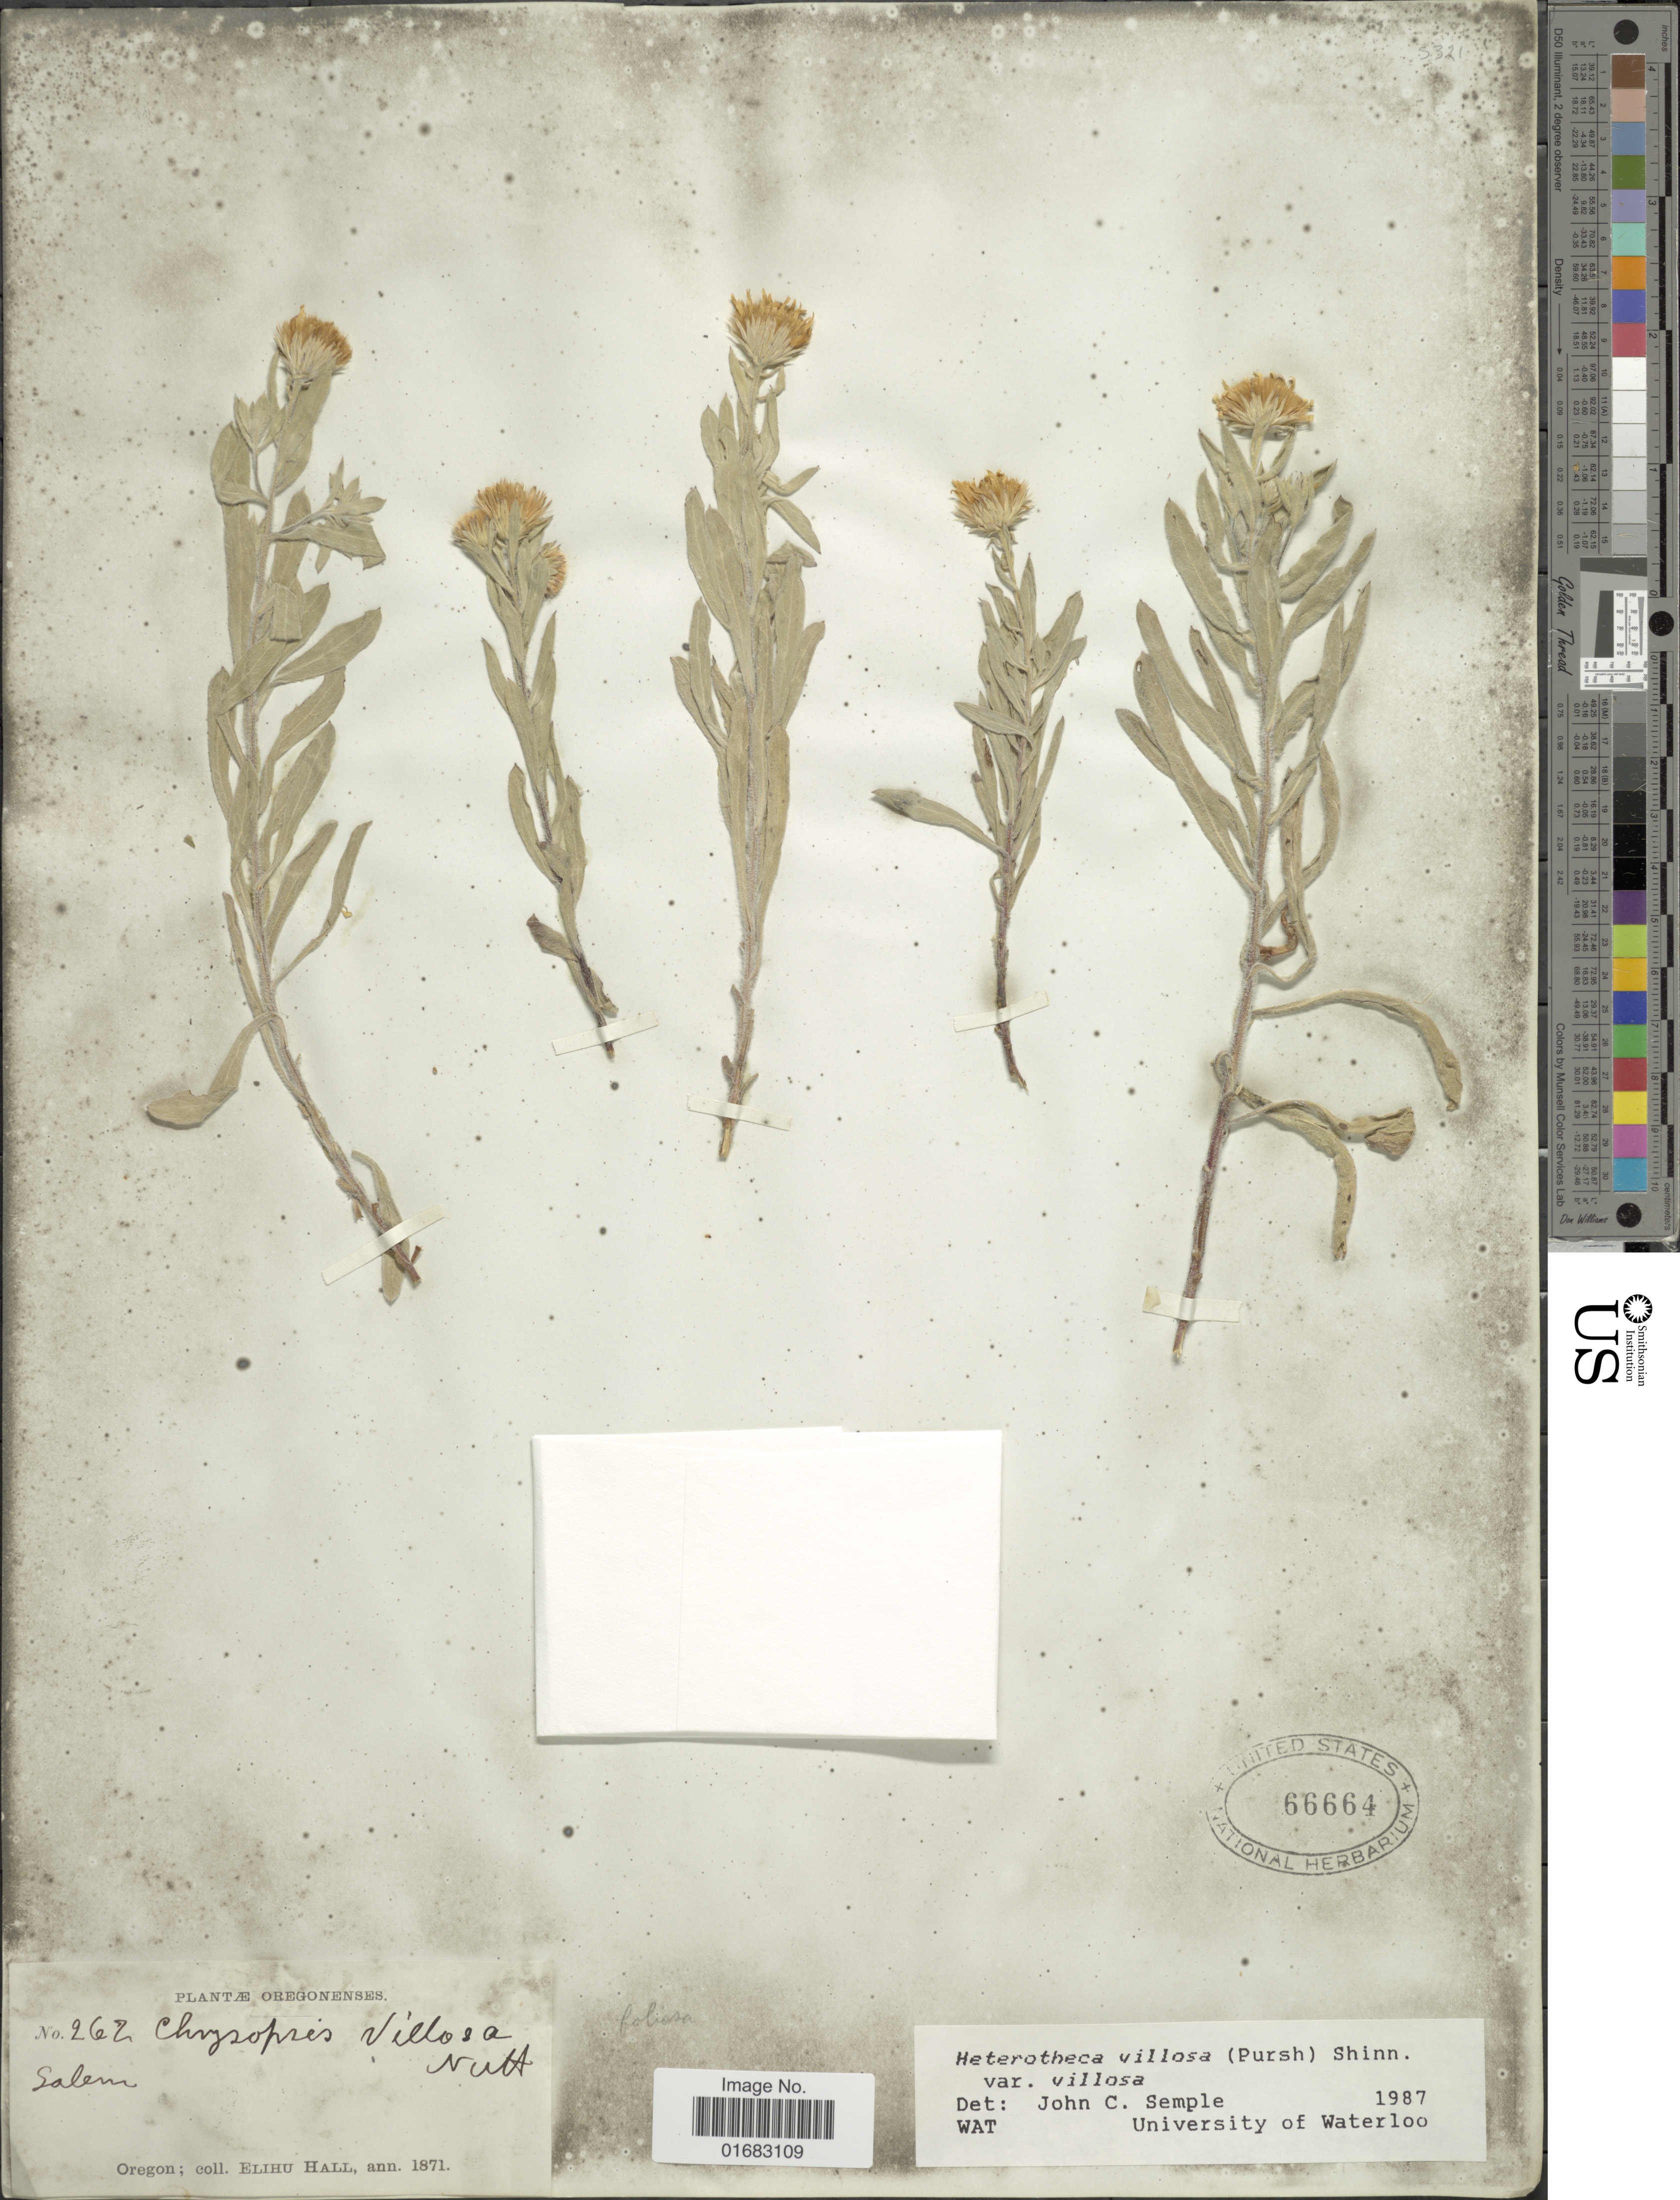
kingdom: Plantae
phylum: Tracheophyta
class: Magnoliopsida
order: Asterales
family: Asteraceae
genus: Heterotheca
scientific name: Heterotheca villosa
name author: (Pursh) Shinners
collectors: E. Hall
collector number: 262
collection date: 1871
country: United States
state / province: Oregon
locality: Oregonsenses. Salem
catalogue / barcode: US 66664